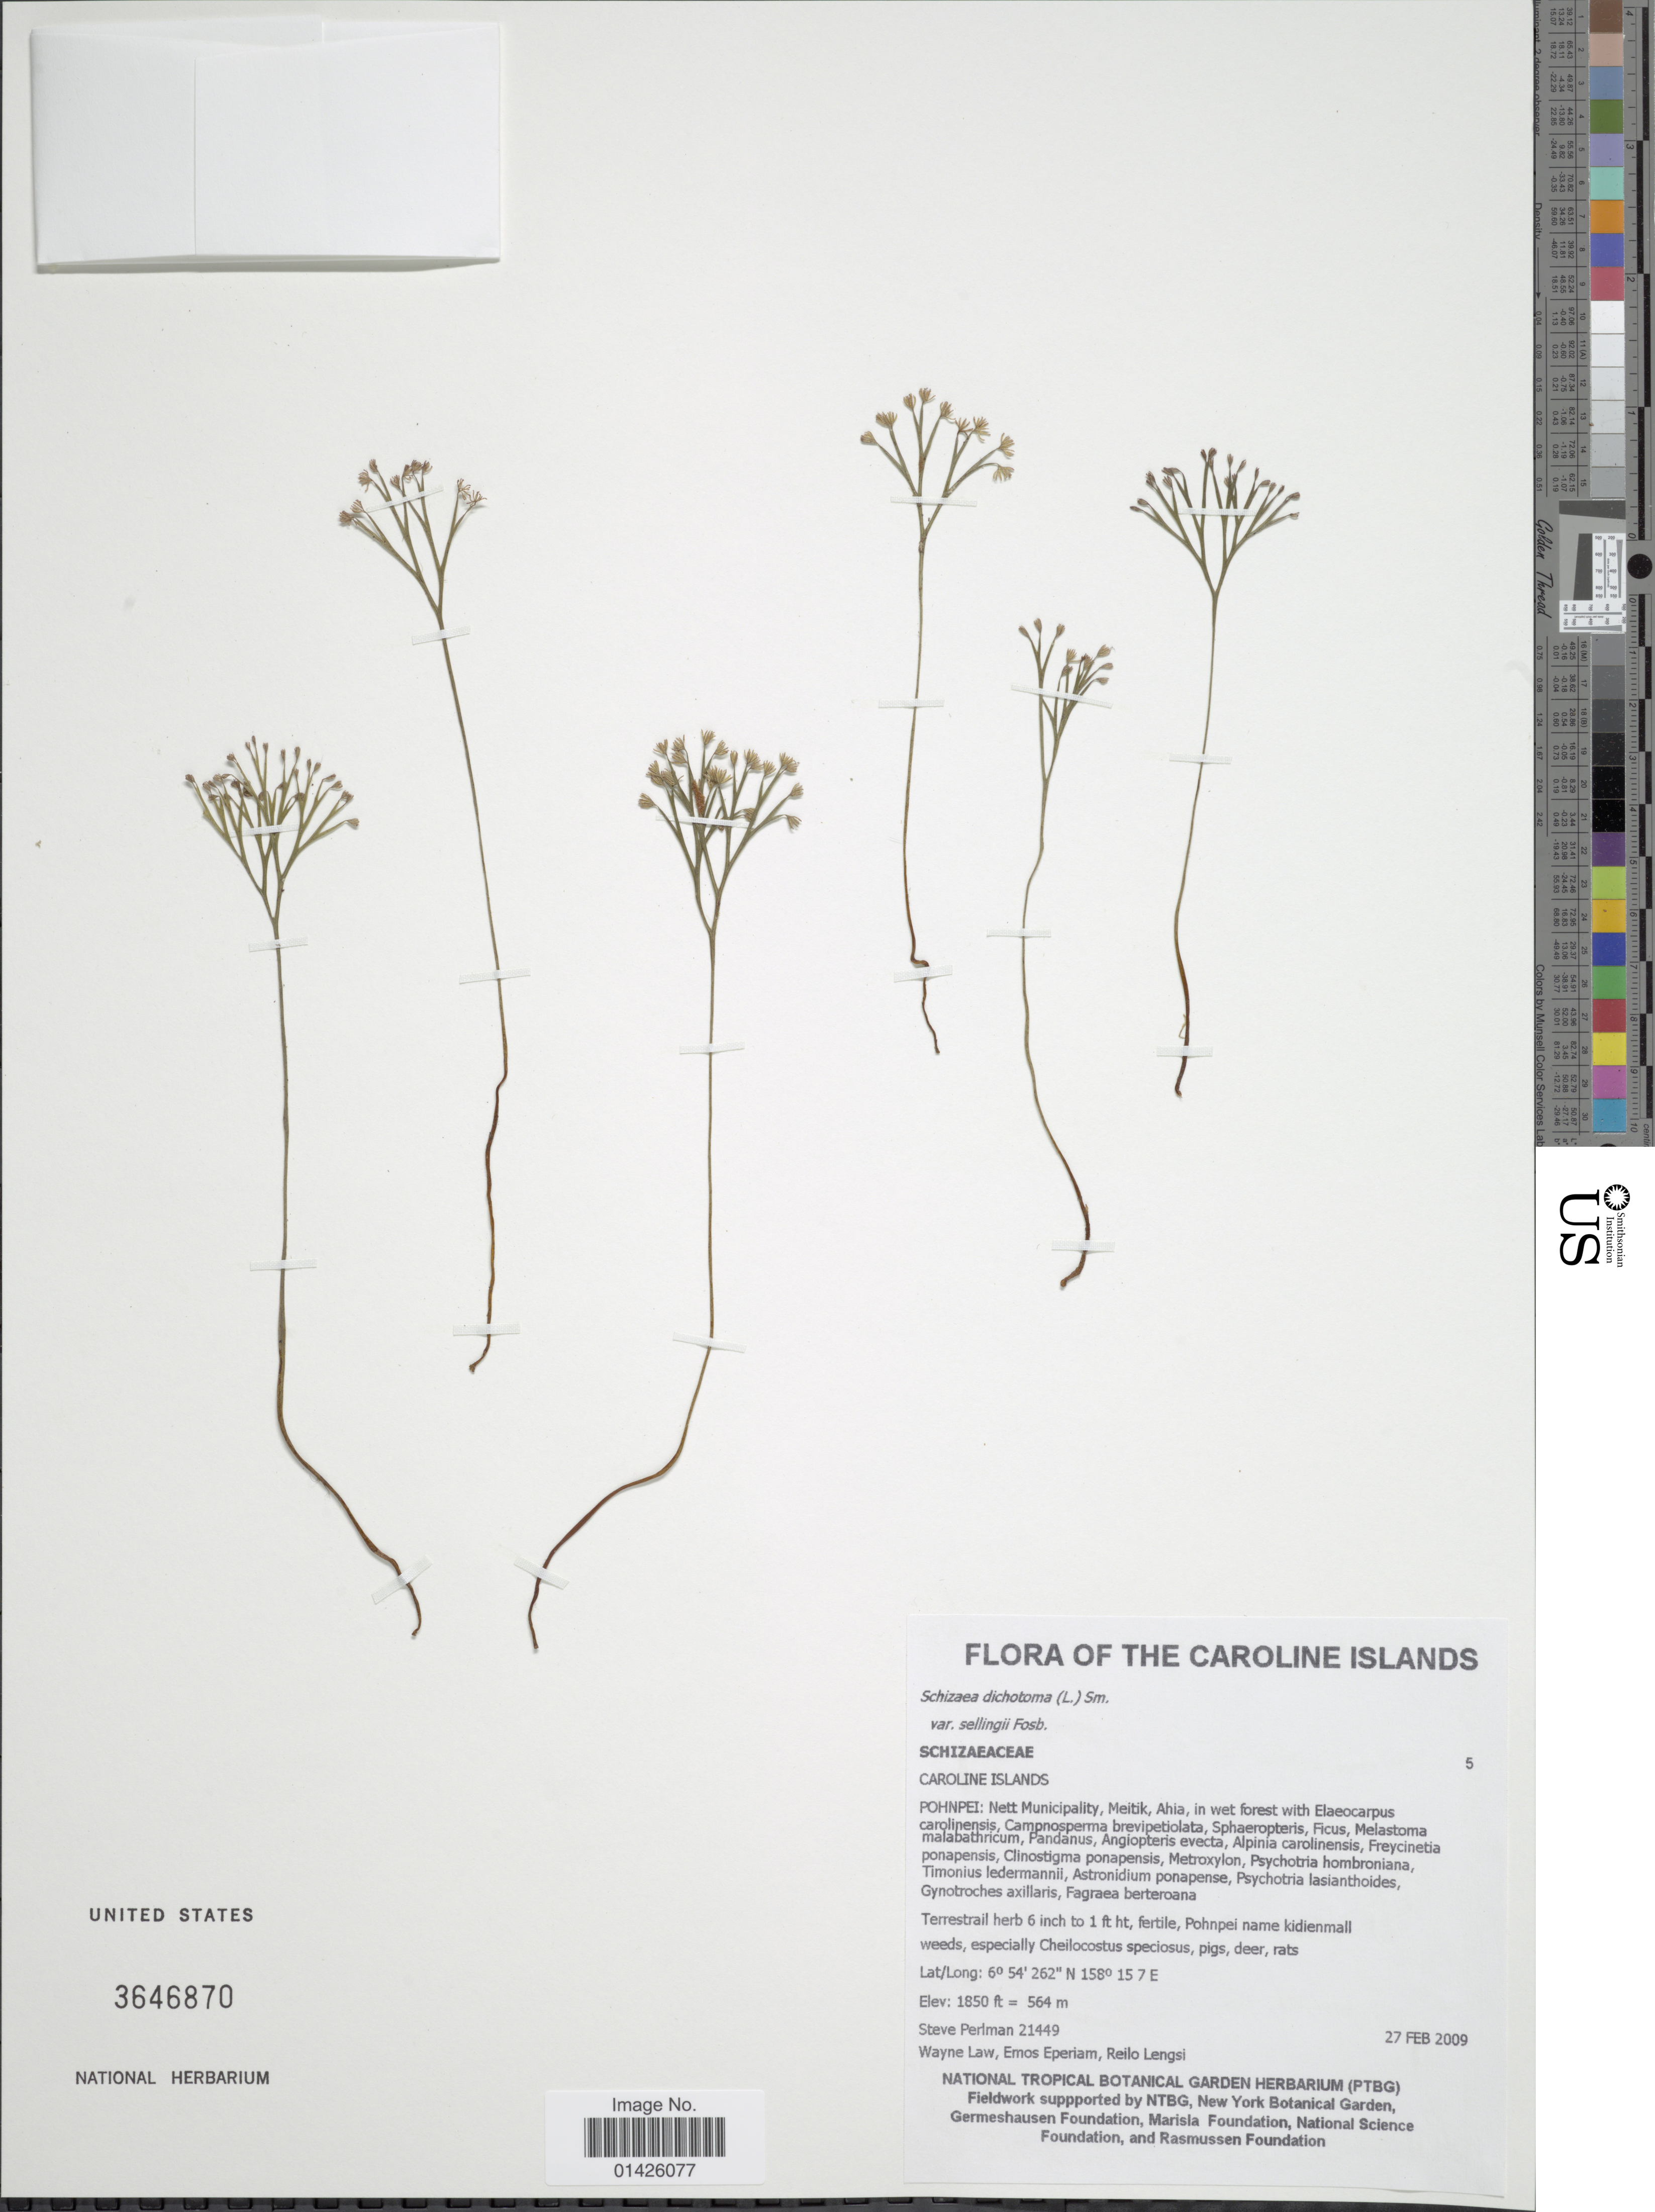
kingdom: Plantae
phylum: Tracheophyta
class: Polypodiopsida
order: Schizaeales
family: Schizaeaceae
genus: Schizaea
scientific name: Schizaea dichotoma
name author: (L.) J. Sm.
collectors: S. Perlam, W. Law, P. Eperiam & R. Lengsi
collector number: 21449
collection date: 2009-02-27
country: Micronesia, Federated States of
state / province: Pohnpei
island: Pohnpei [Ponape]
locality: Nett Municipality, Meitik, Ahia, in wet forest with Elaecarpus carolinensis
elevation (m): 564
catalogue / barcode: US 3646870